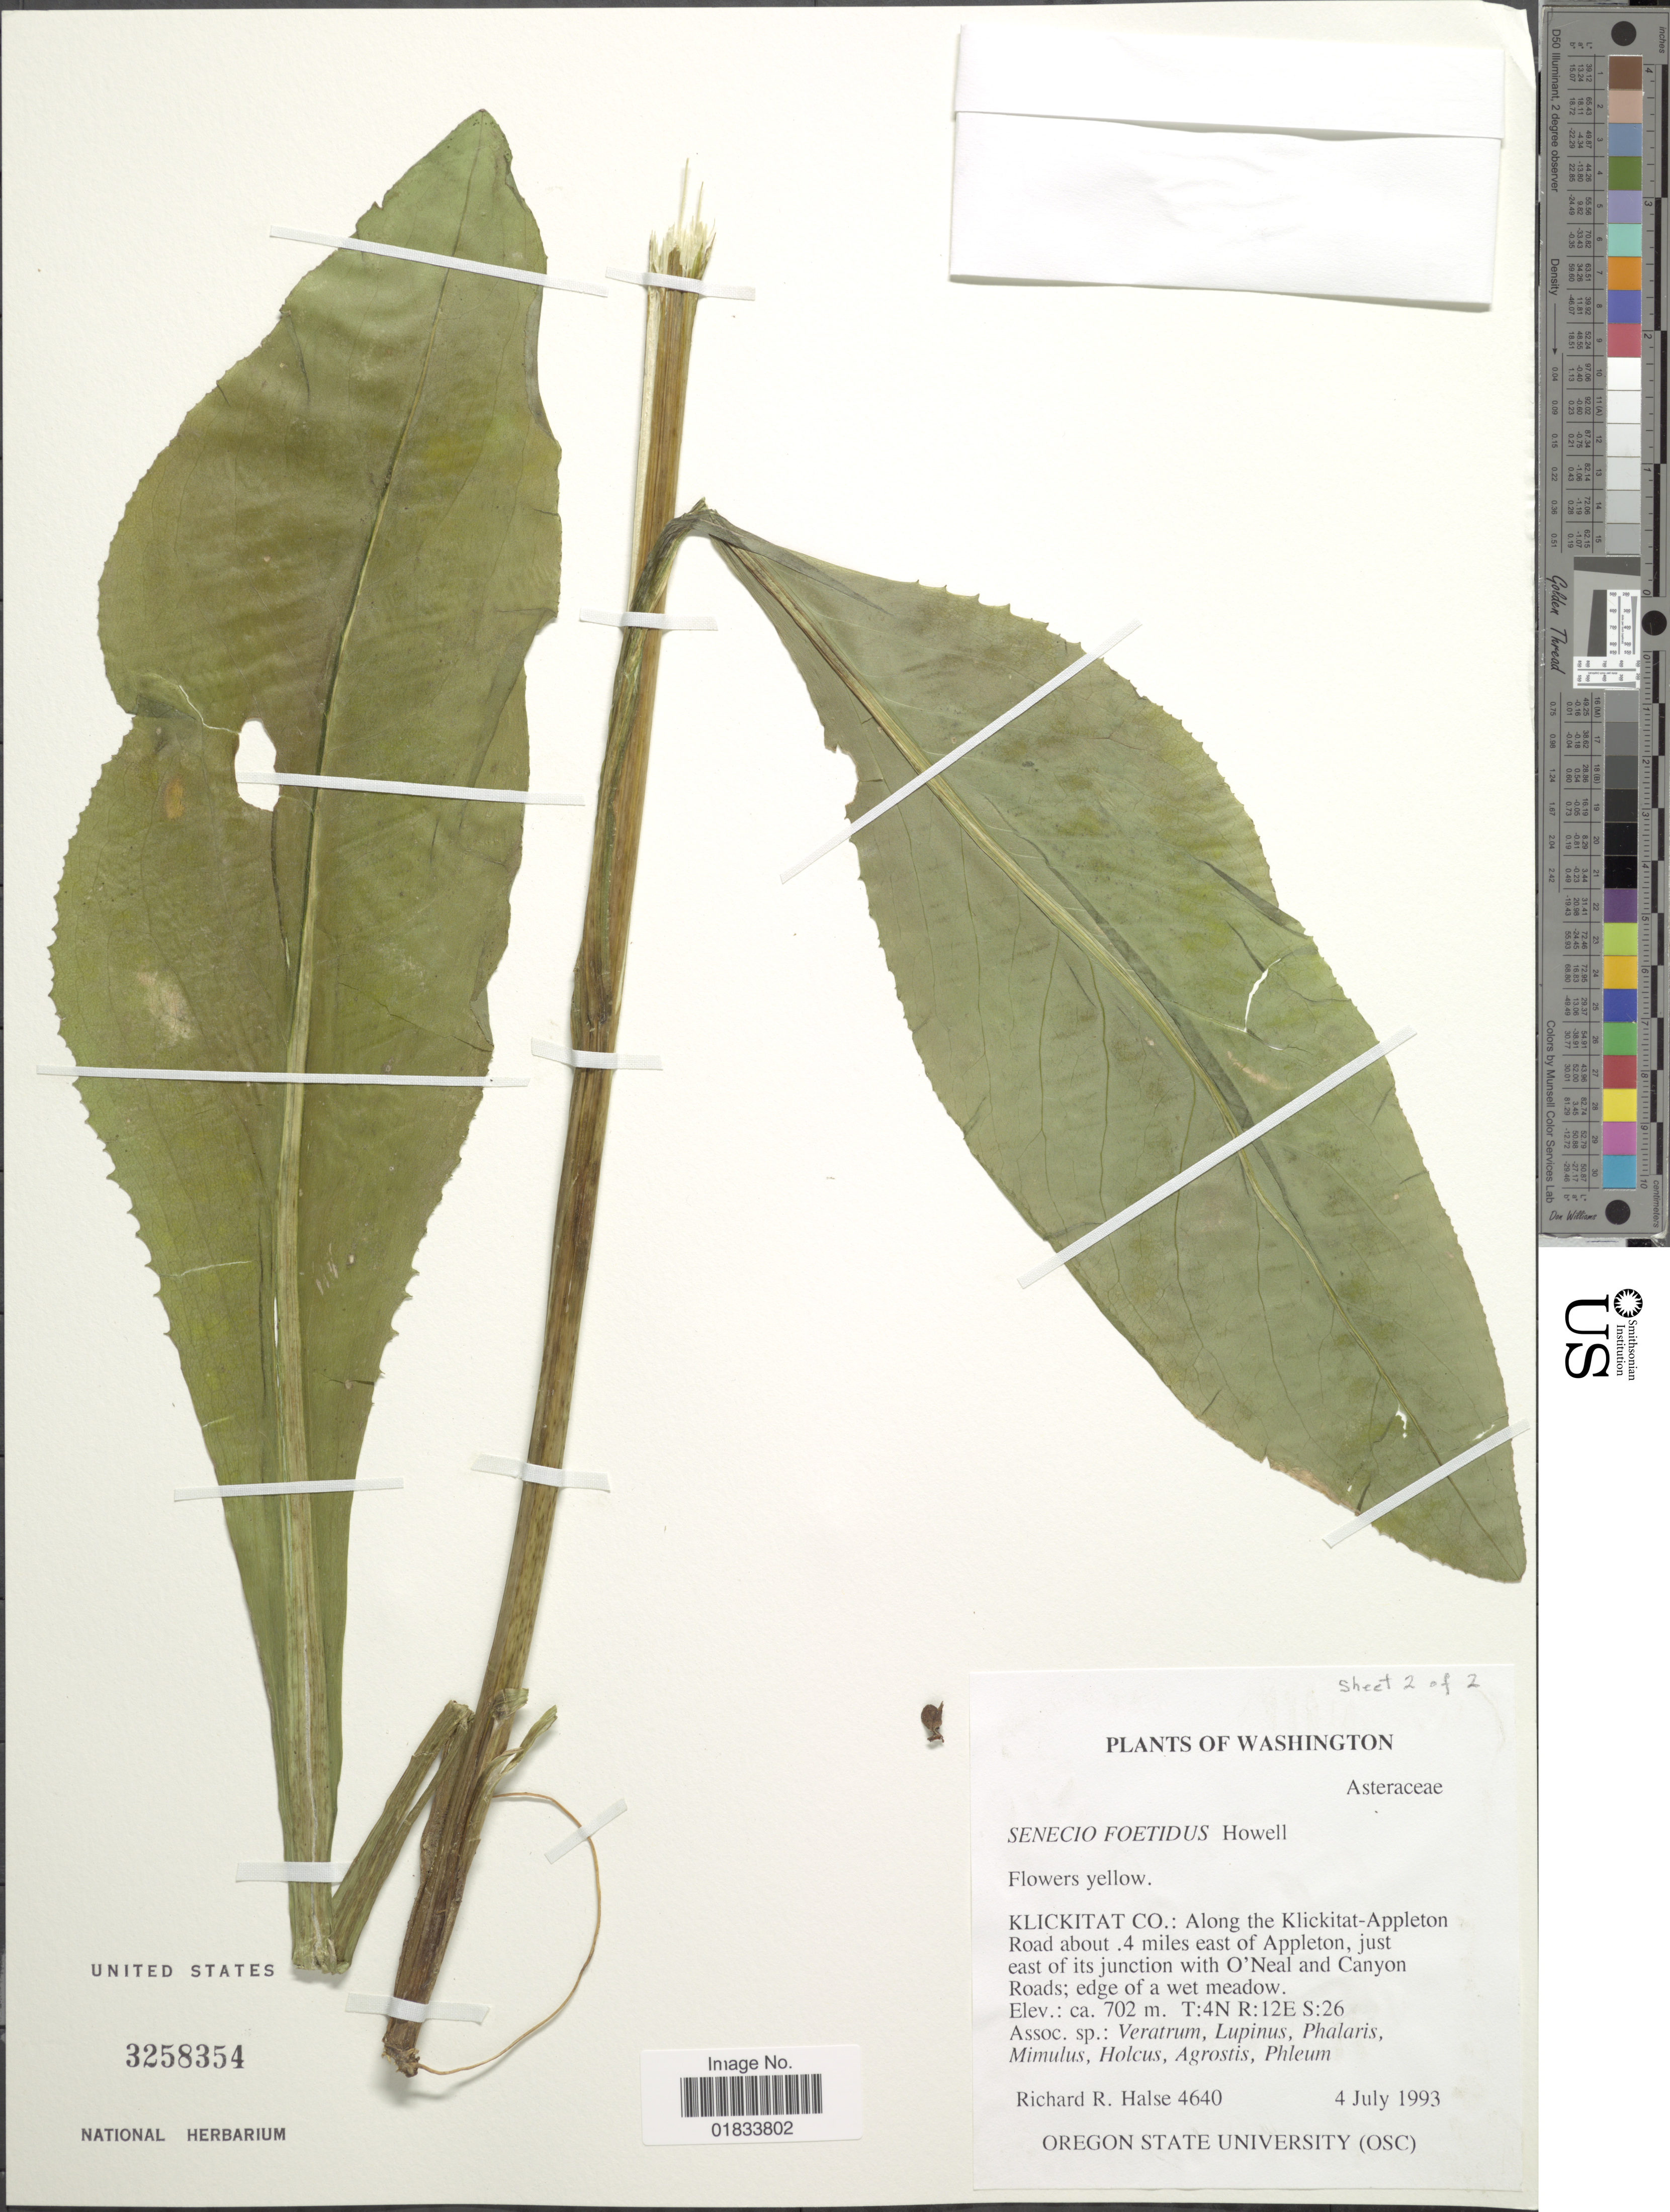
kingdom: Plantae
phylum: Tracheophyta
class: Magnoliopsida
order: Asterales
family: Asteraceae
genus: Senecio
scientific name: Senecio foetidus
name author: Howell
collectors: R. Halse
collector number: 4640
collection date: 1993-07-04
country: United States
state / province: Washington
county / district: Klickitat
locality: Klickitat Co.: Along the Klickitat-Appleton Road about 4 miles east of Appleton, just east of its junction with O'Neil and Canyon Roads T4N R12W S26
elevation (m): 702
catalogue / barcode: US 3258354